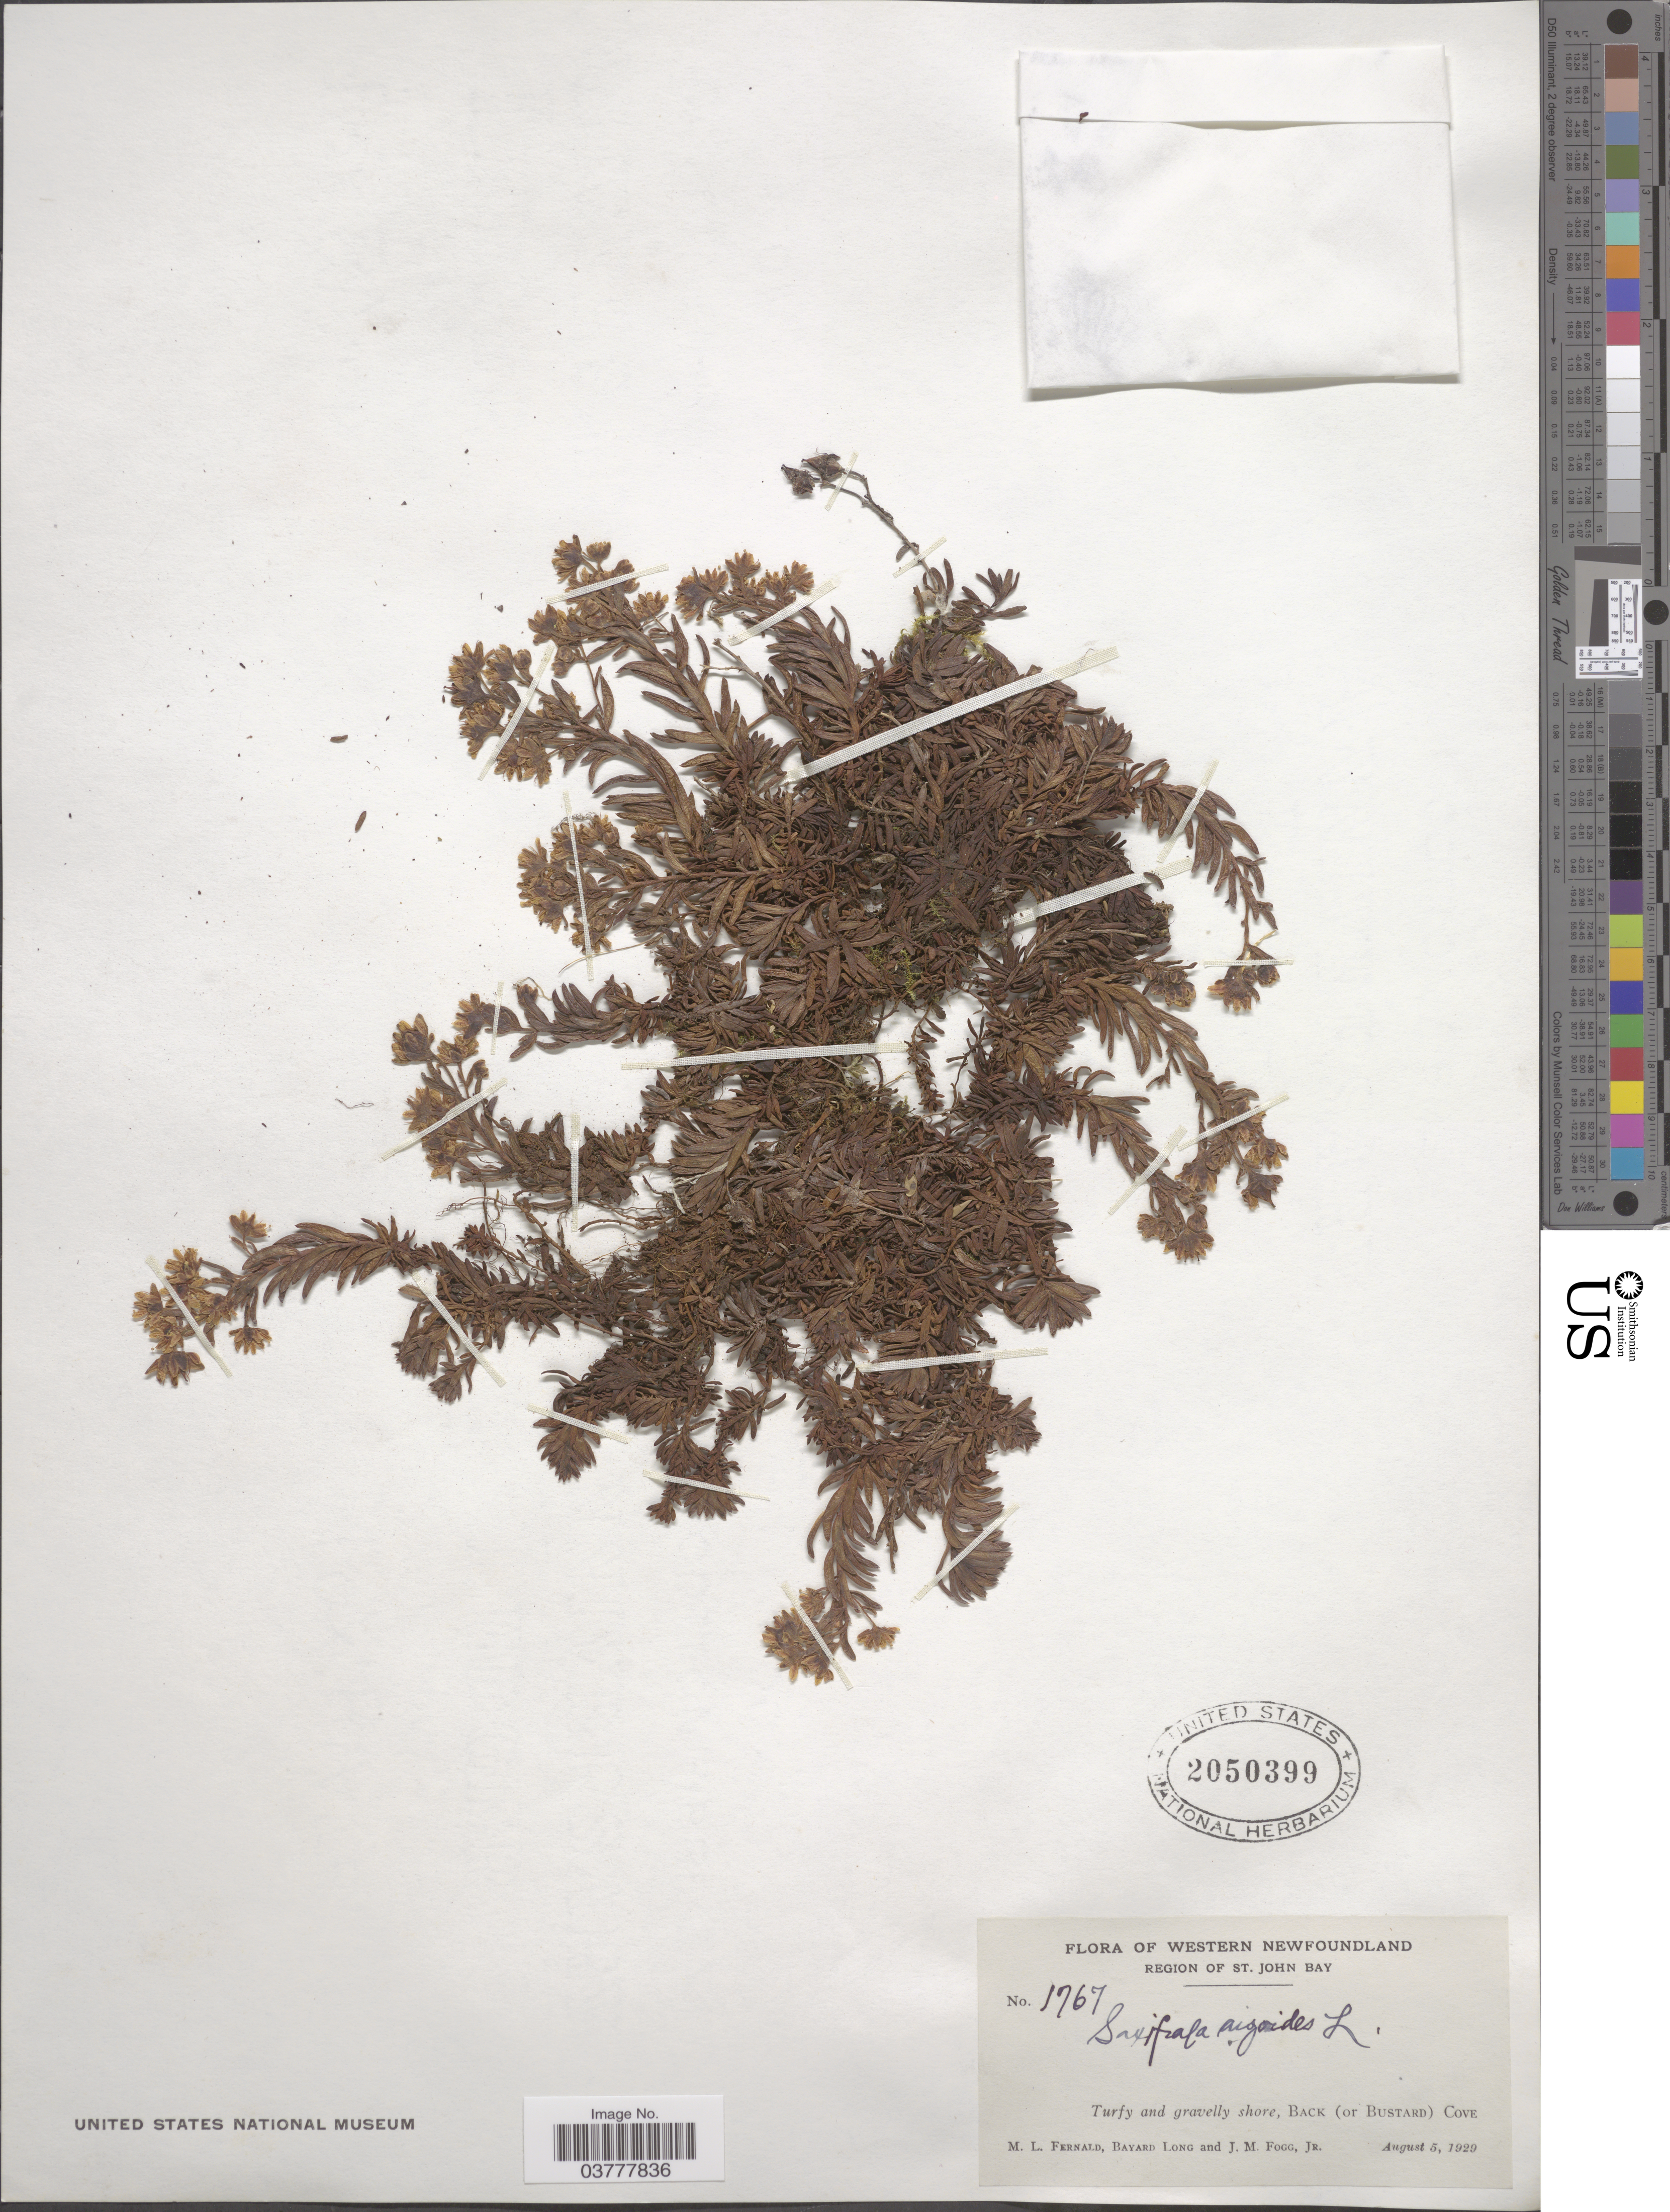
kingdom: Plantae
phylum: Tracheophyta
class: Magnoliopsida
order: Saxifragales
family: Saxifragaceae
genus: Saxifraga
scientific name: Saxifraga aizoides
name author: L.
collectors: M. L. Fernald, B. Long & J. Fogg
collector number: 1767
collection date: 1929-08-05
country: Canada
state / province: Newfoundland and Labrador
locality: Western Newfoundland. Region of St. John Bay. Turfy and gravelly shore, Back (or Bustard) Cove.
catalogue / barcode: US 2050399